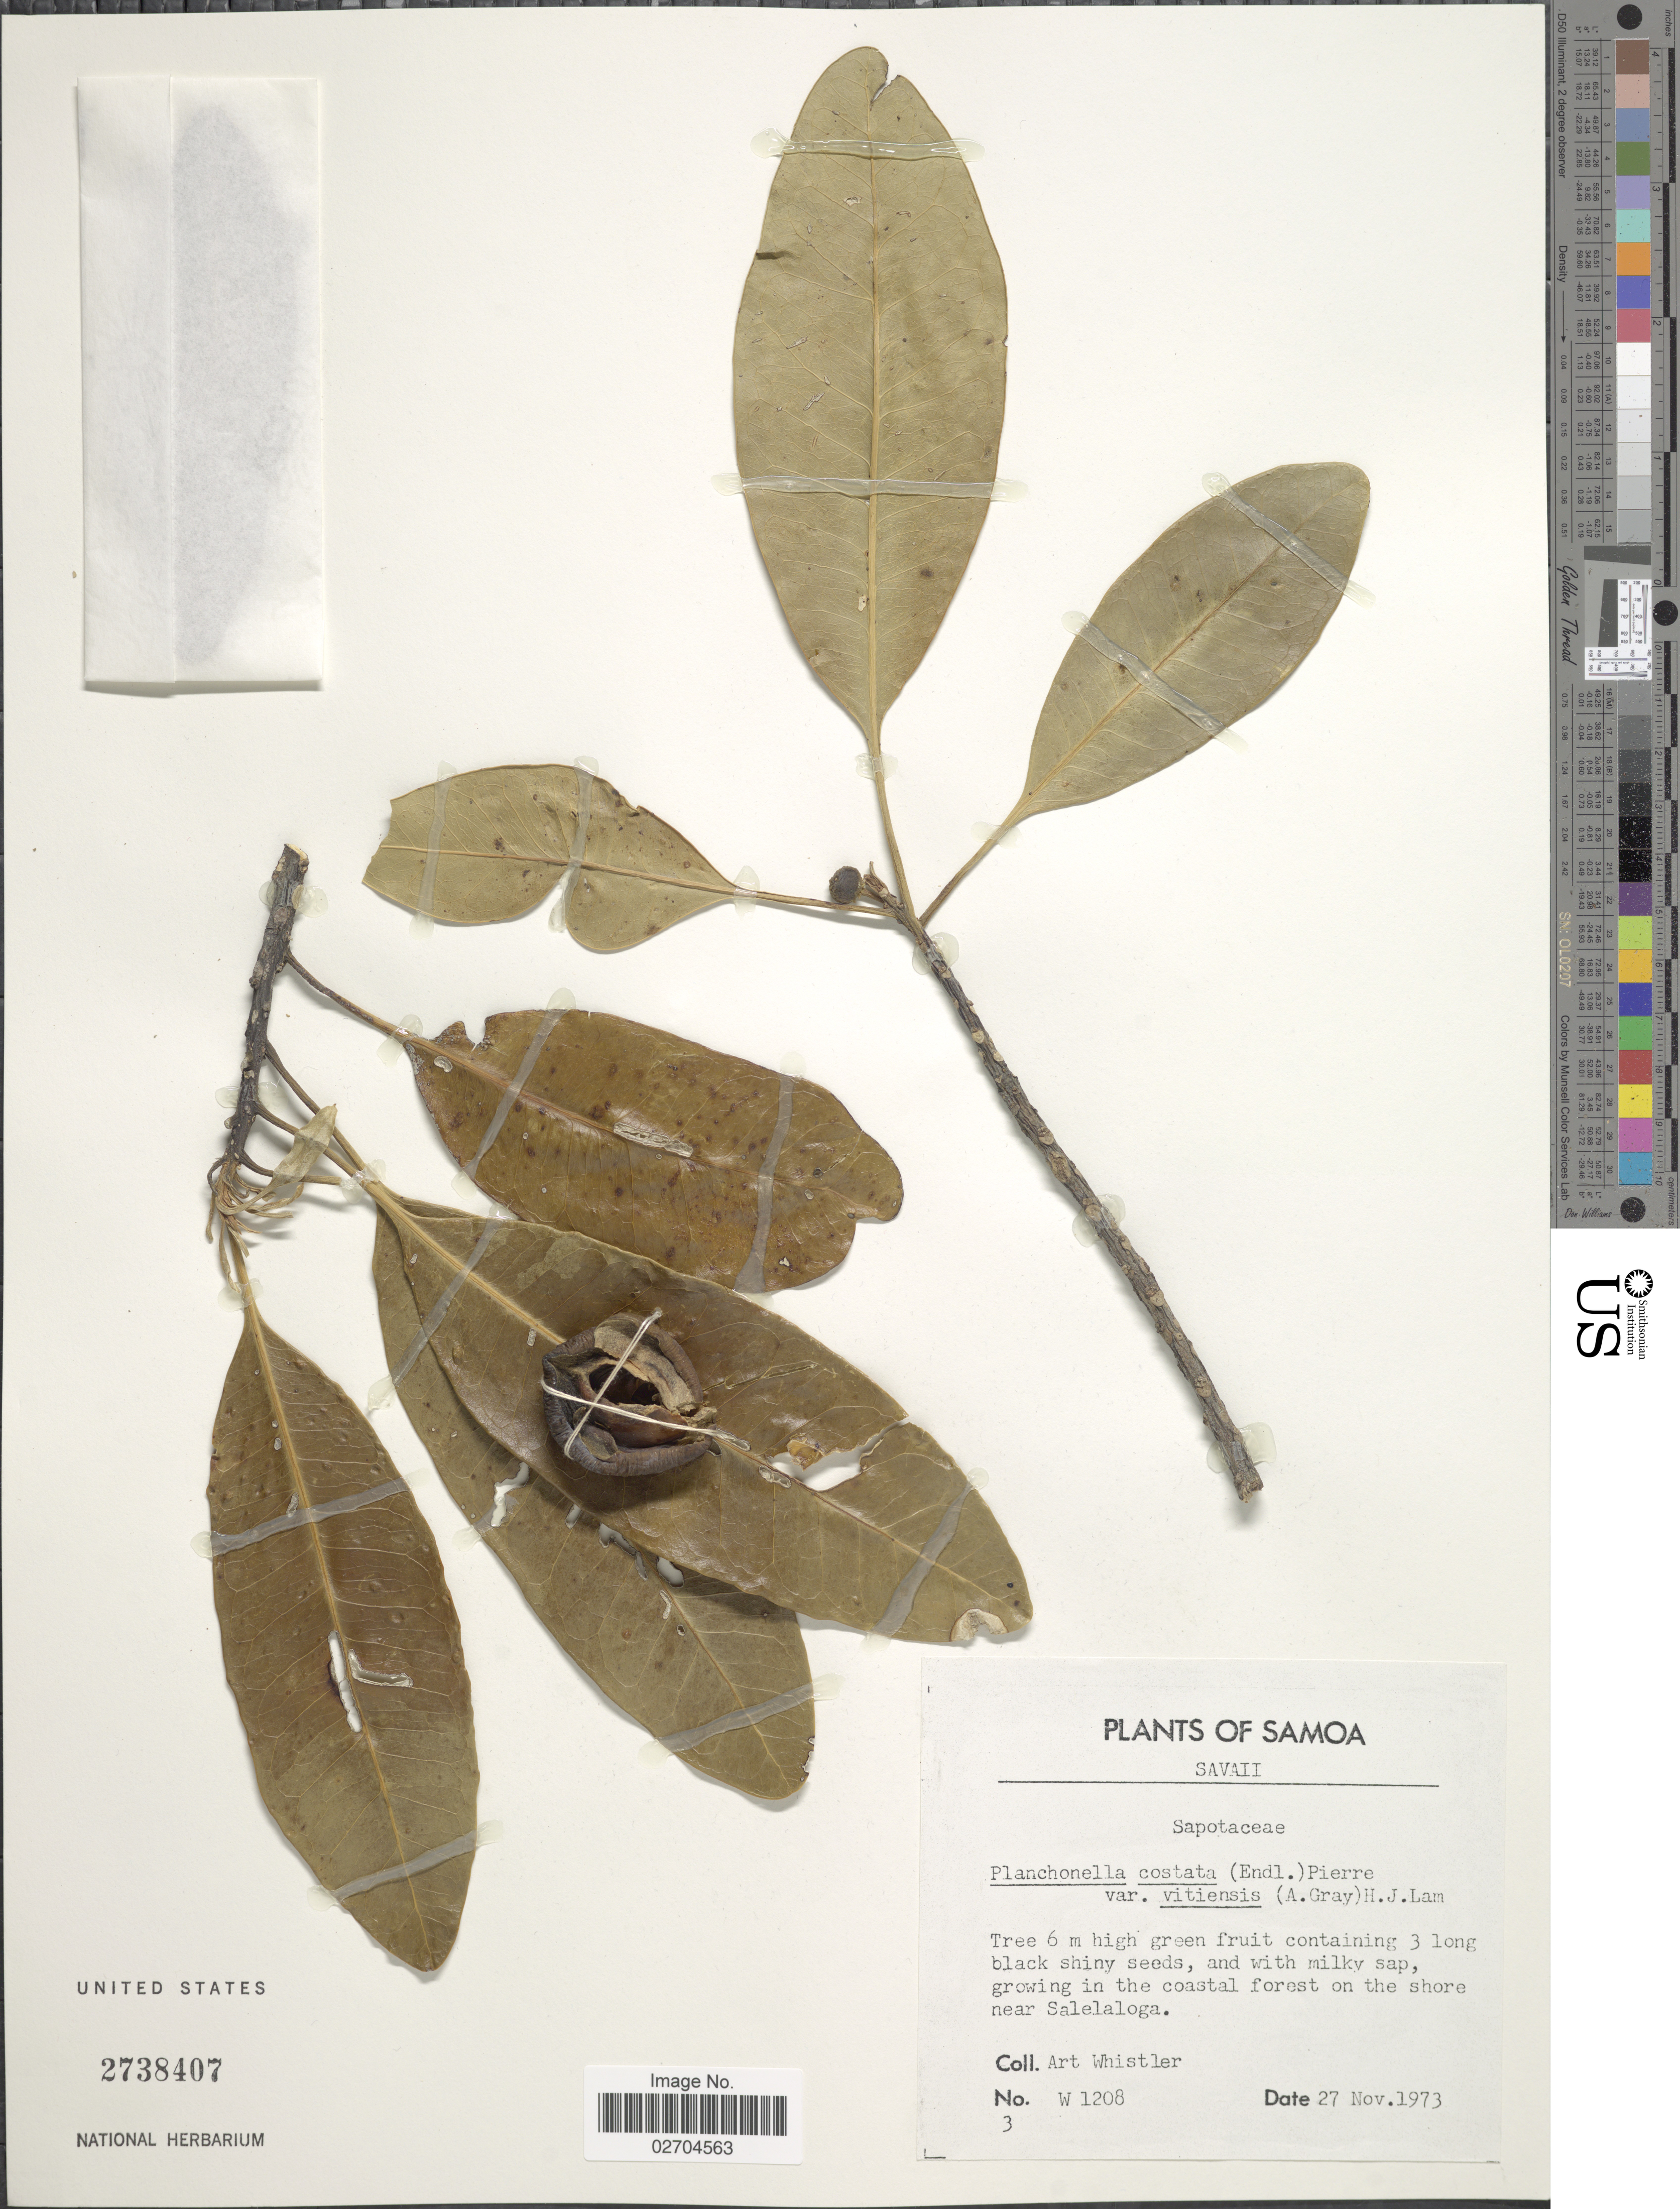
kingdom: Plantae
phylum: Tracheophyta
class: Magnoliopsida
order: Ericales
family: Sapotaceae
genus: Planchonella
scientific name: Planchonella costata var. vitiensis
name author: (A. Gray) H.J. Lam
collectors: A. Whistler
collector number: W 1208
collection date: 1973-11-27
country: Samoa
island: Savai'i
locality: Samoa. Savaii, near Salelaloga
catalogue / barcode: US 2738407